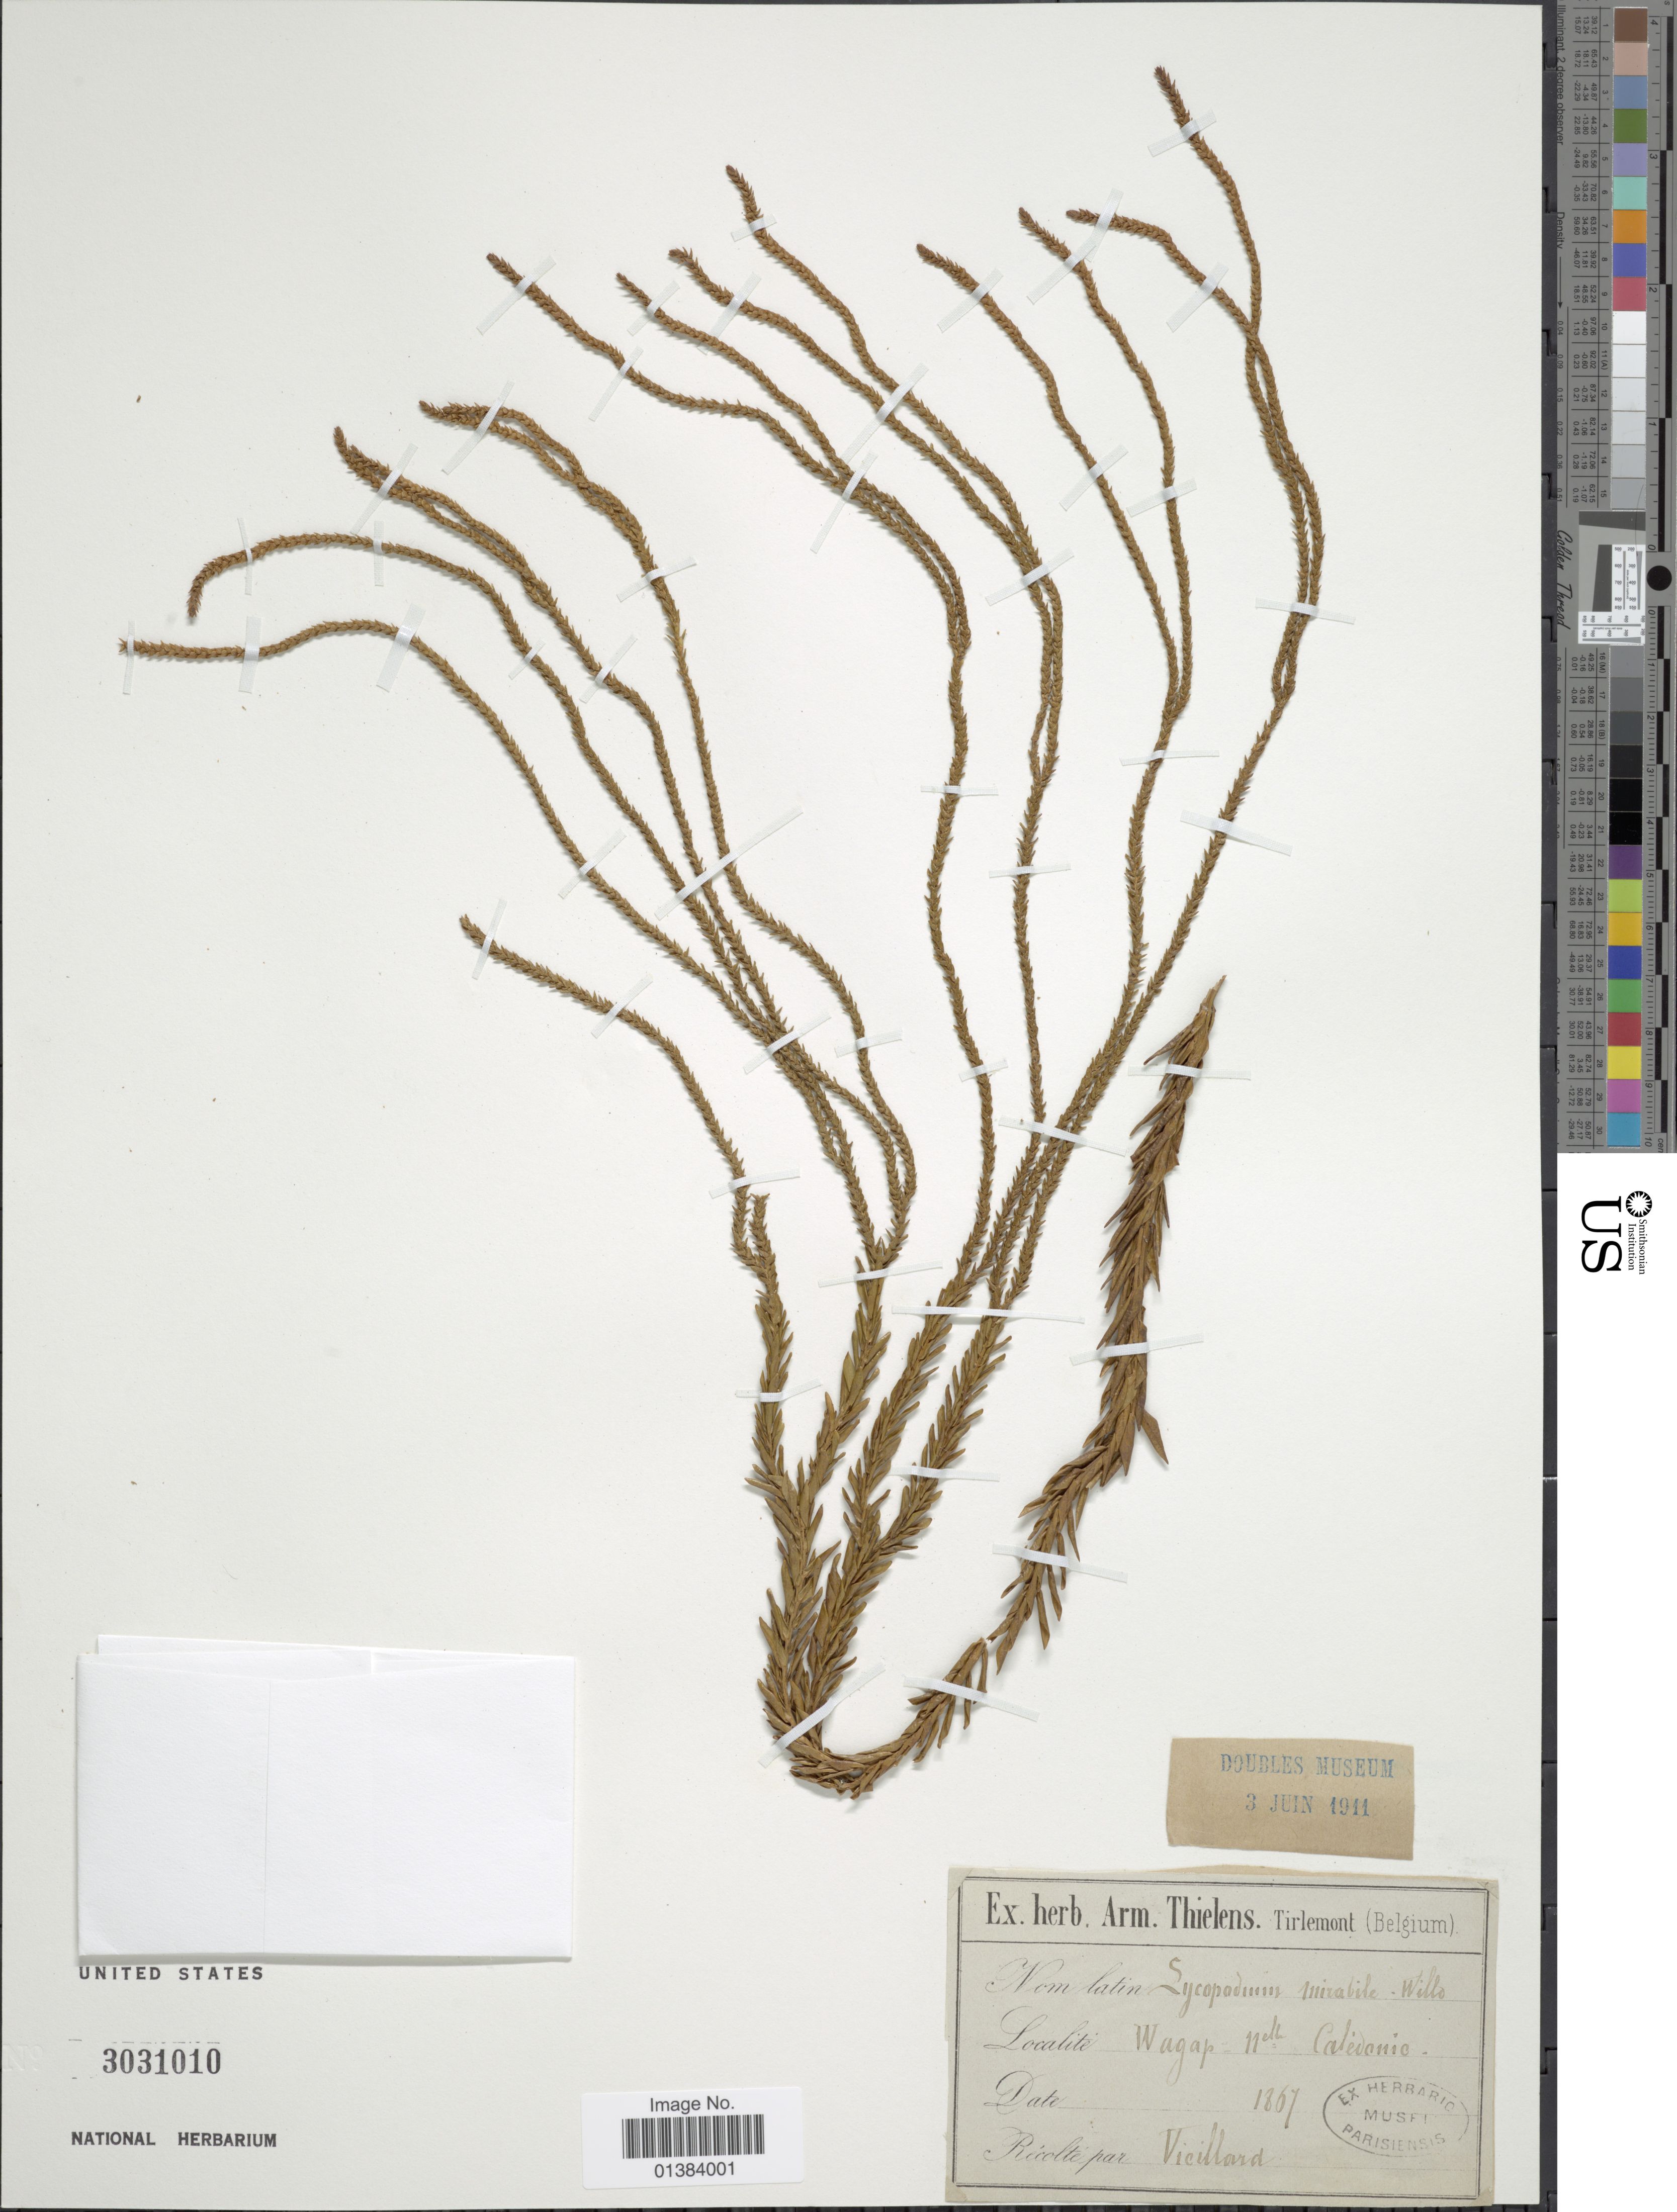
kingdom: Plantae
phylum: Tracheophyta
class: Lycopodiopsida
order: Lycopodiales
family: Lycopodiaceae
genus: Phlegmariurus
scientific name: Phlegmariurus mirabilis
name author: (Willd.) A. R. Field & Testo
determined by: Field, A. R.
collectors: -. Vieillard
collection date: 1867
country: New Caledonia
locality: Wagap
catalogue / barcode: US 3031010